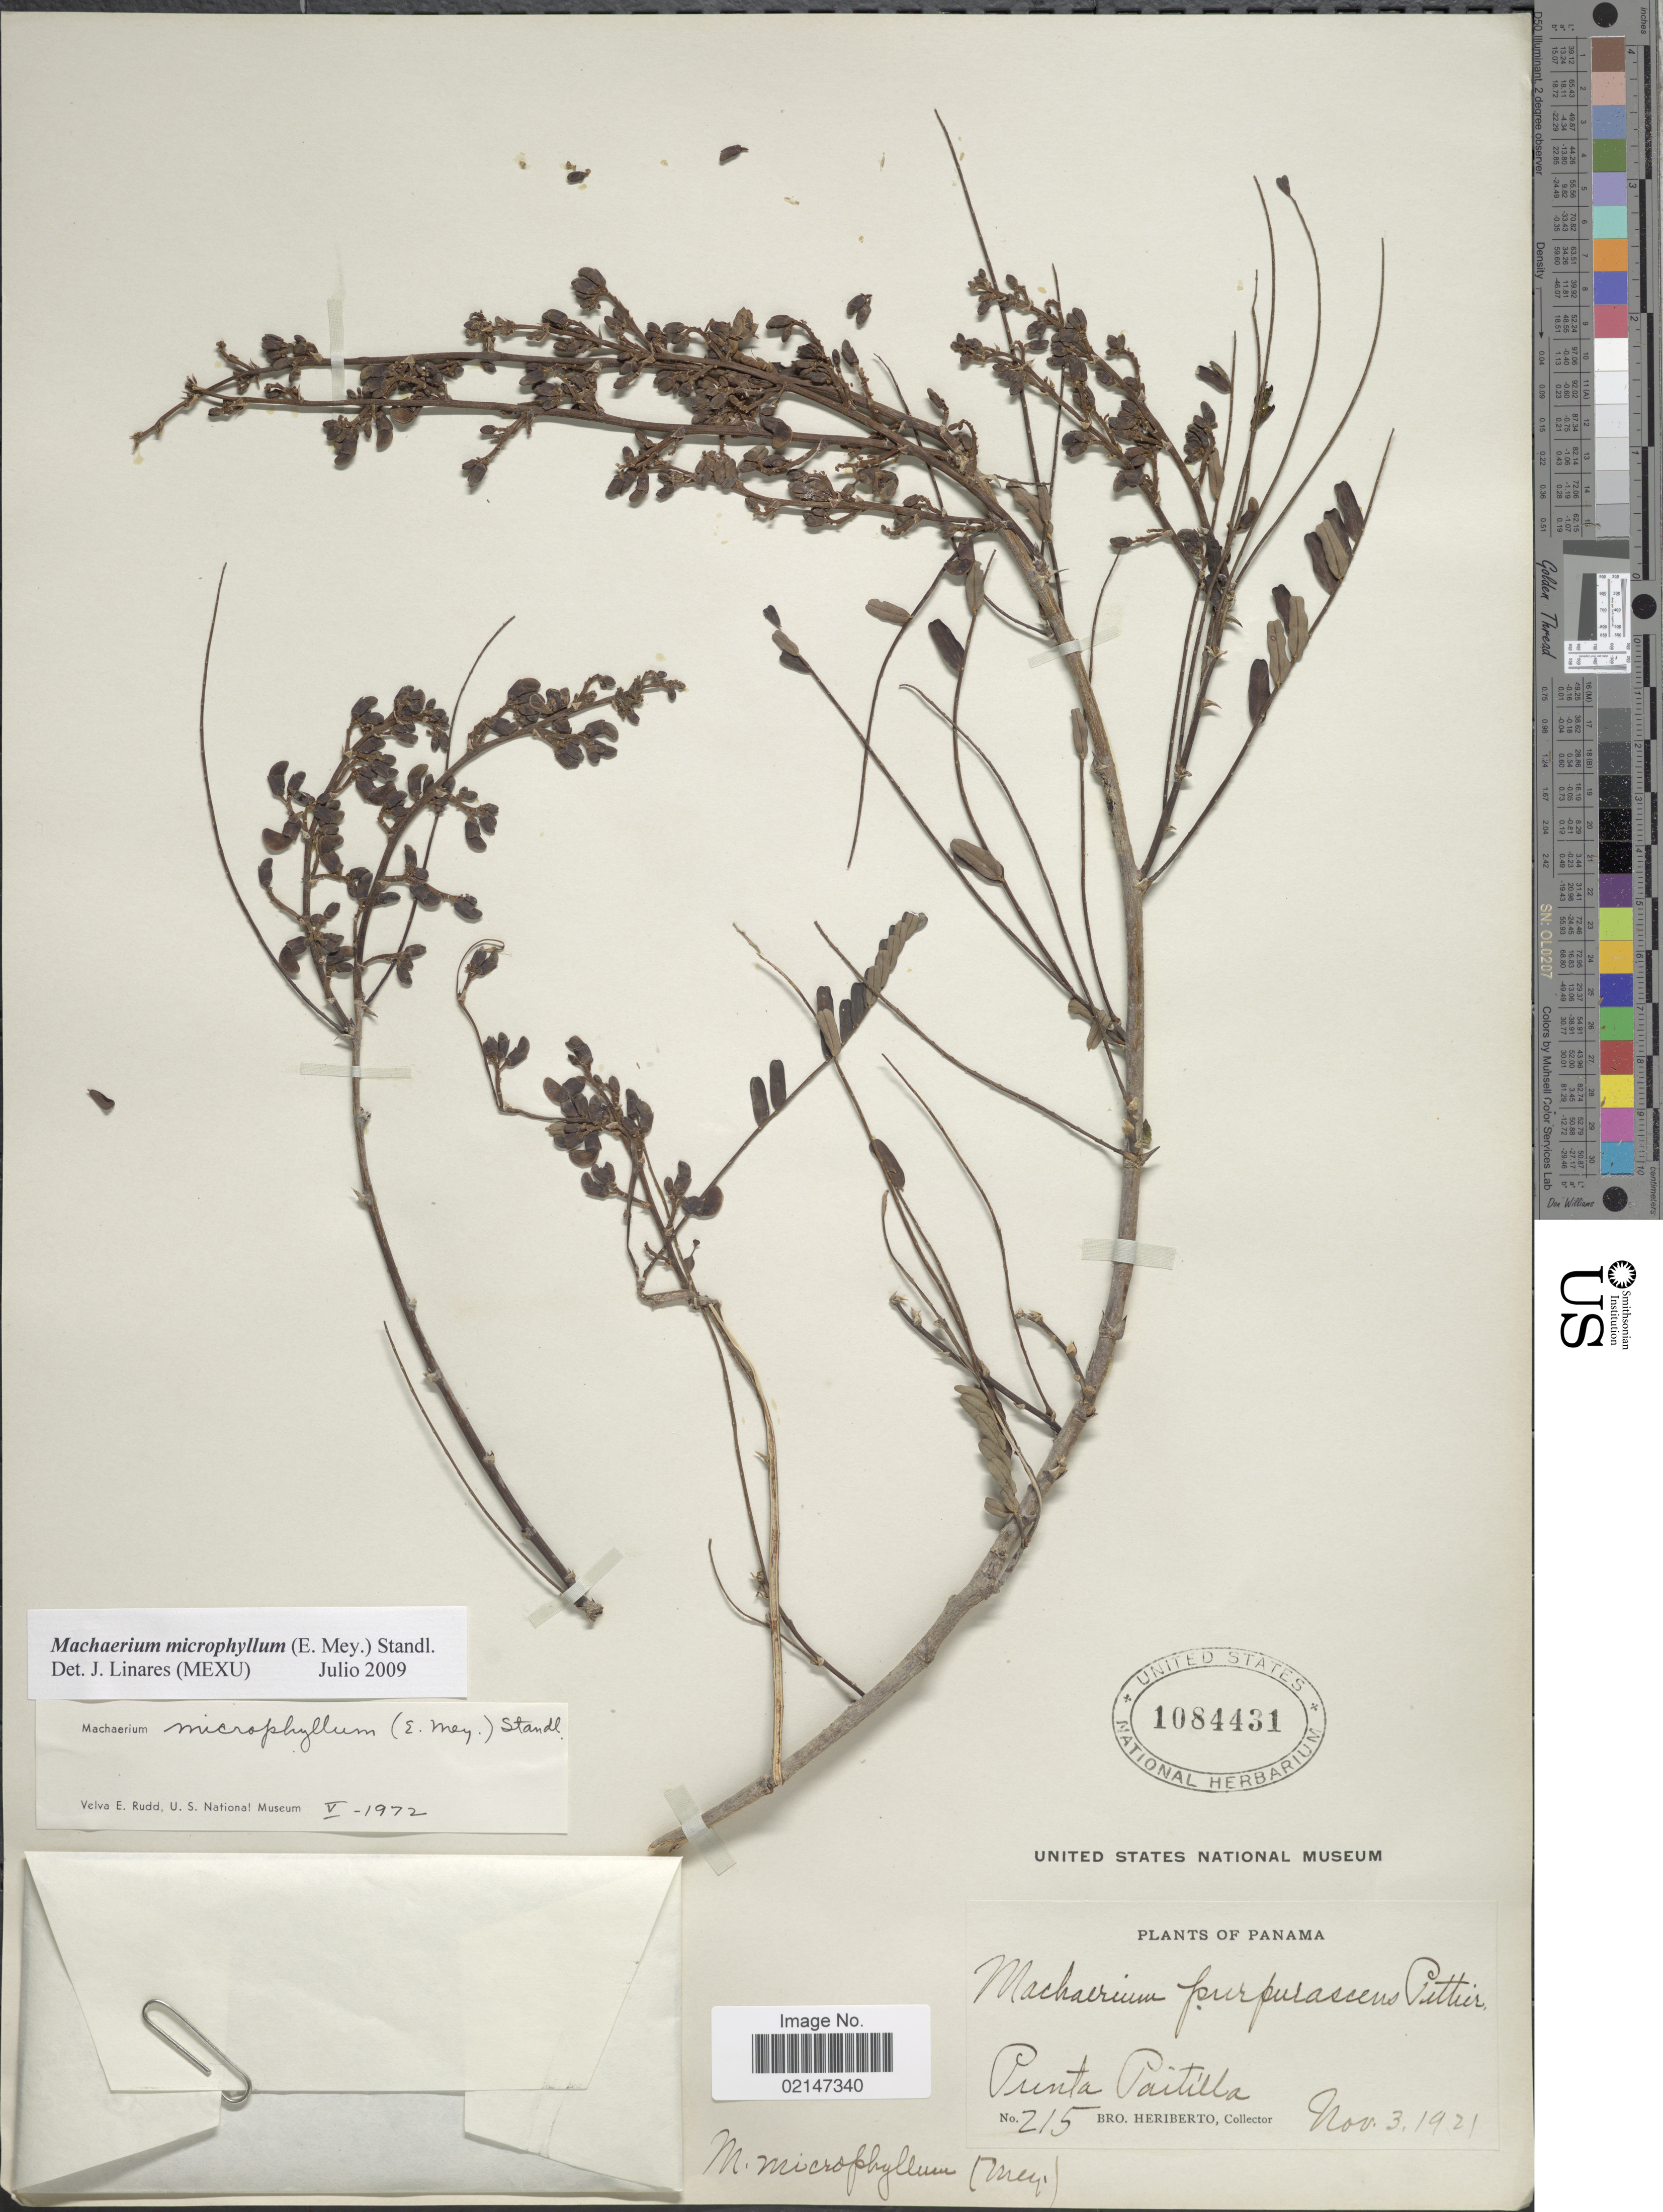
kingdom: Plantae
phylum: Tracheophyta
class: Magnoliopsida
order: Fabales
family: Fabaceae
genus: Machaerium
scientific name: Machaerium microphyllum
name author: Standl.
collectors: B. Heriberto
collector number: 215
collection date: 1921-11-03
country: Panama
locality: Punta Paitilla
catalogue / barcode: US 1084431